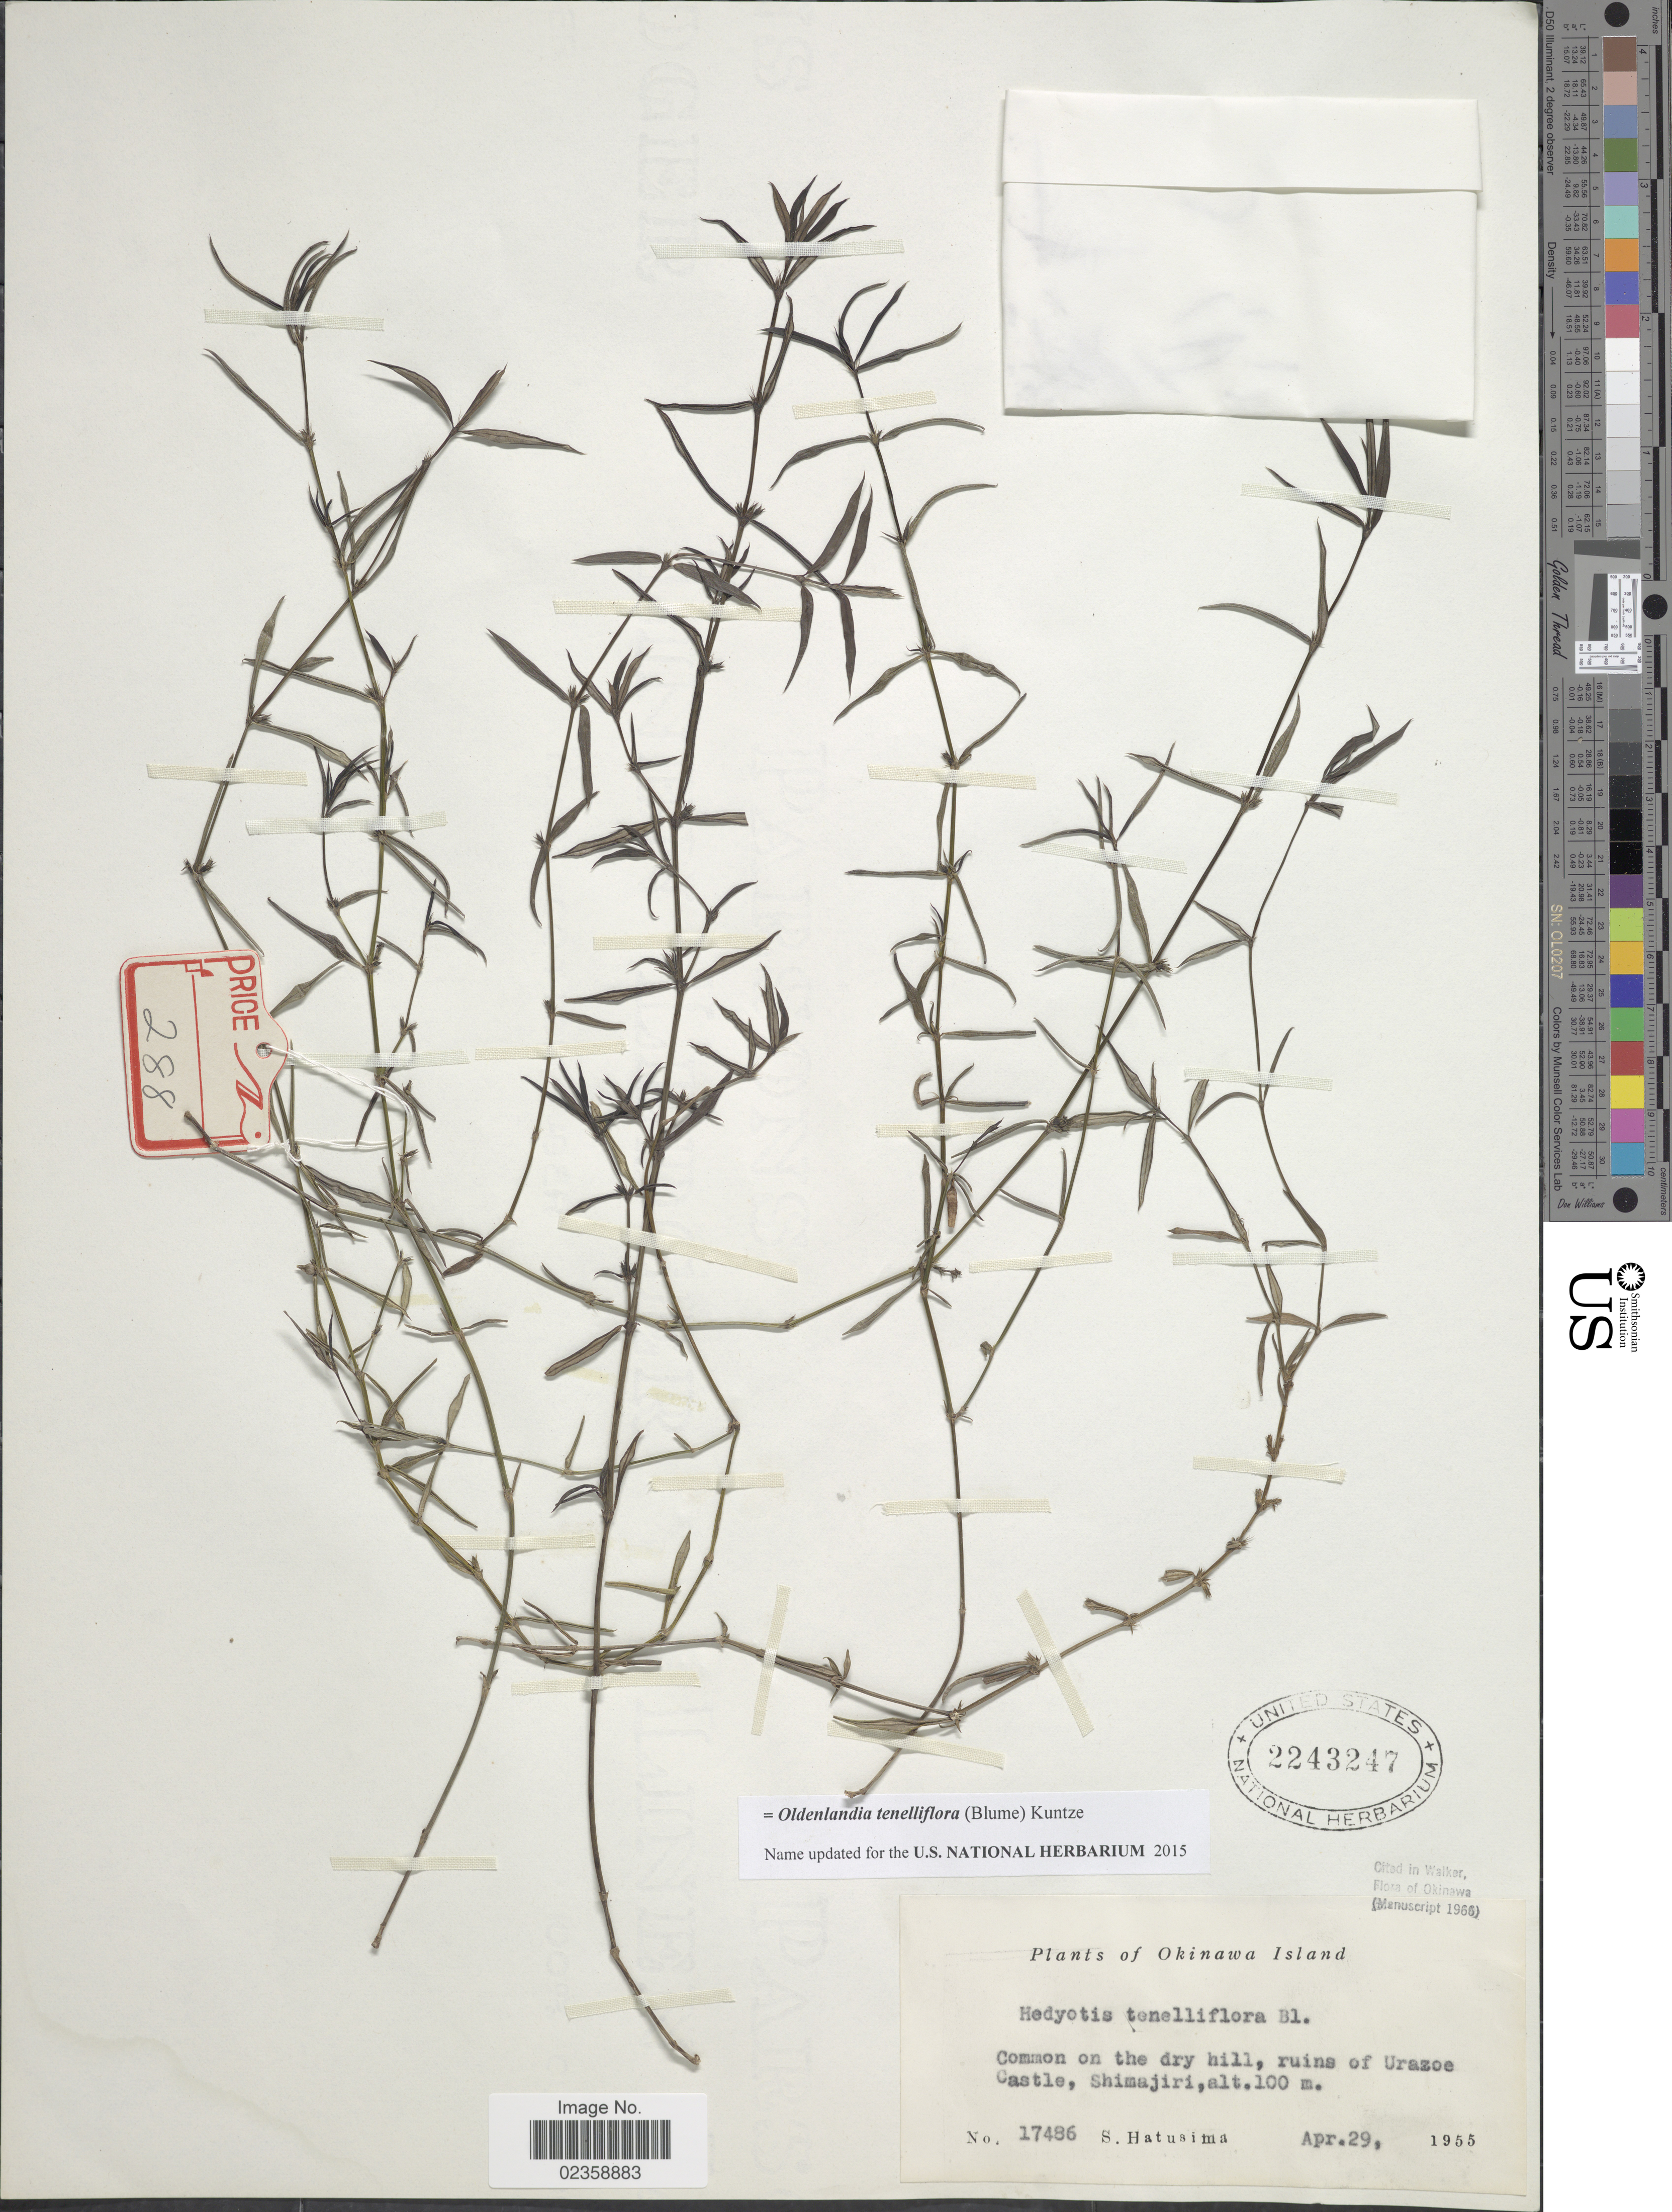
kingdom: Plantae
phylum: Tracheophyta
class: Magnoliopsida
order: Gentianales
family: Rubiaceae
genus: Oldenlandia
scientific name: Oldenlandia tenelliflora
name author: (Blume) Kuntze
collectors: S. Hatusima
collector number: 17486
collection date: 1955-04-29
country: Japan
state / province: Okinawa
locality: Okinawa Island. Common on the dry hill, ruins of Urazoe Castle, Shimajiri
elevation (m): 100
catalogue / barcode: US 2243247